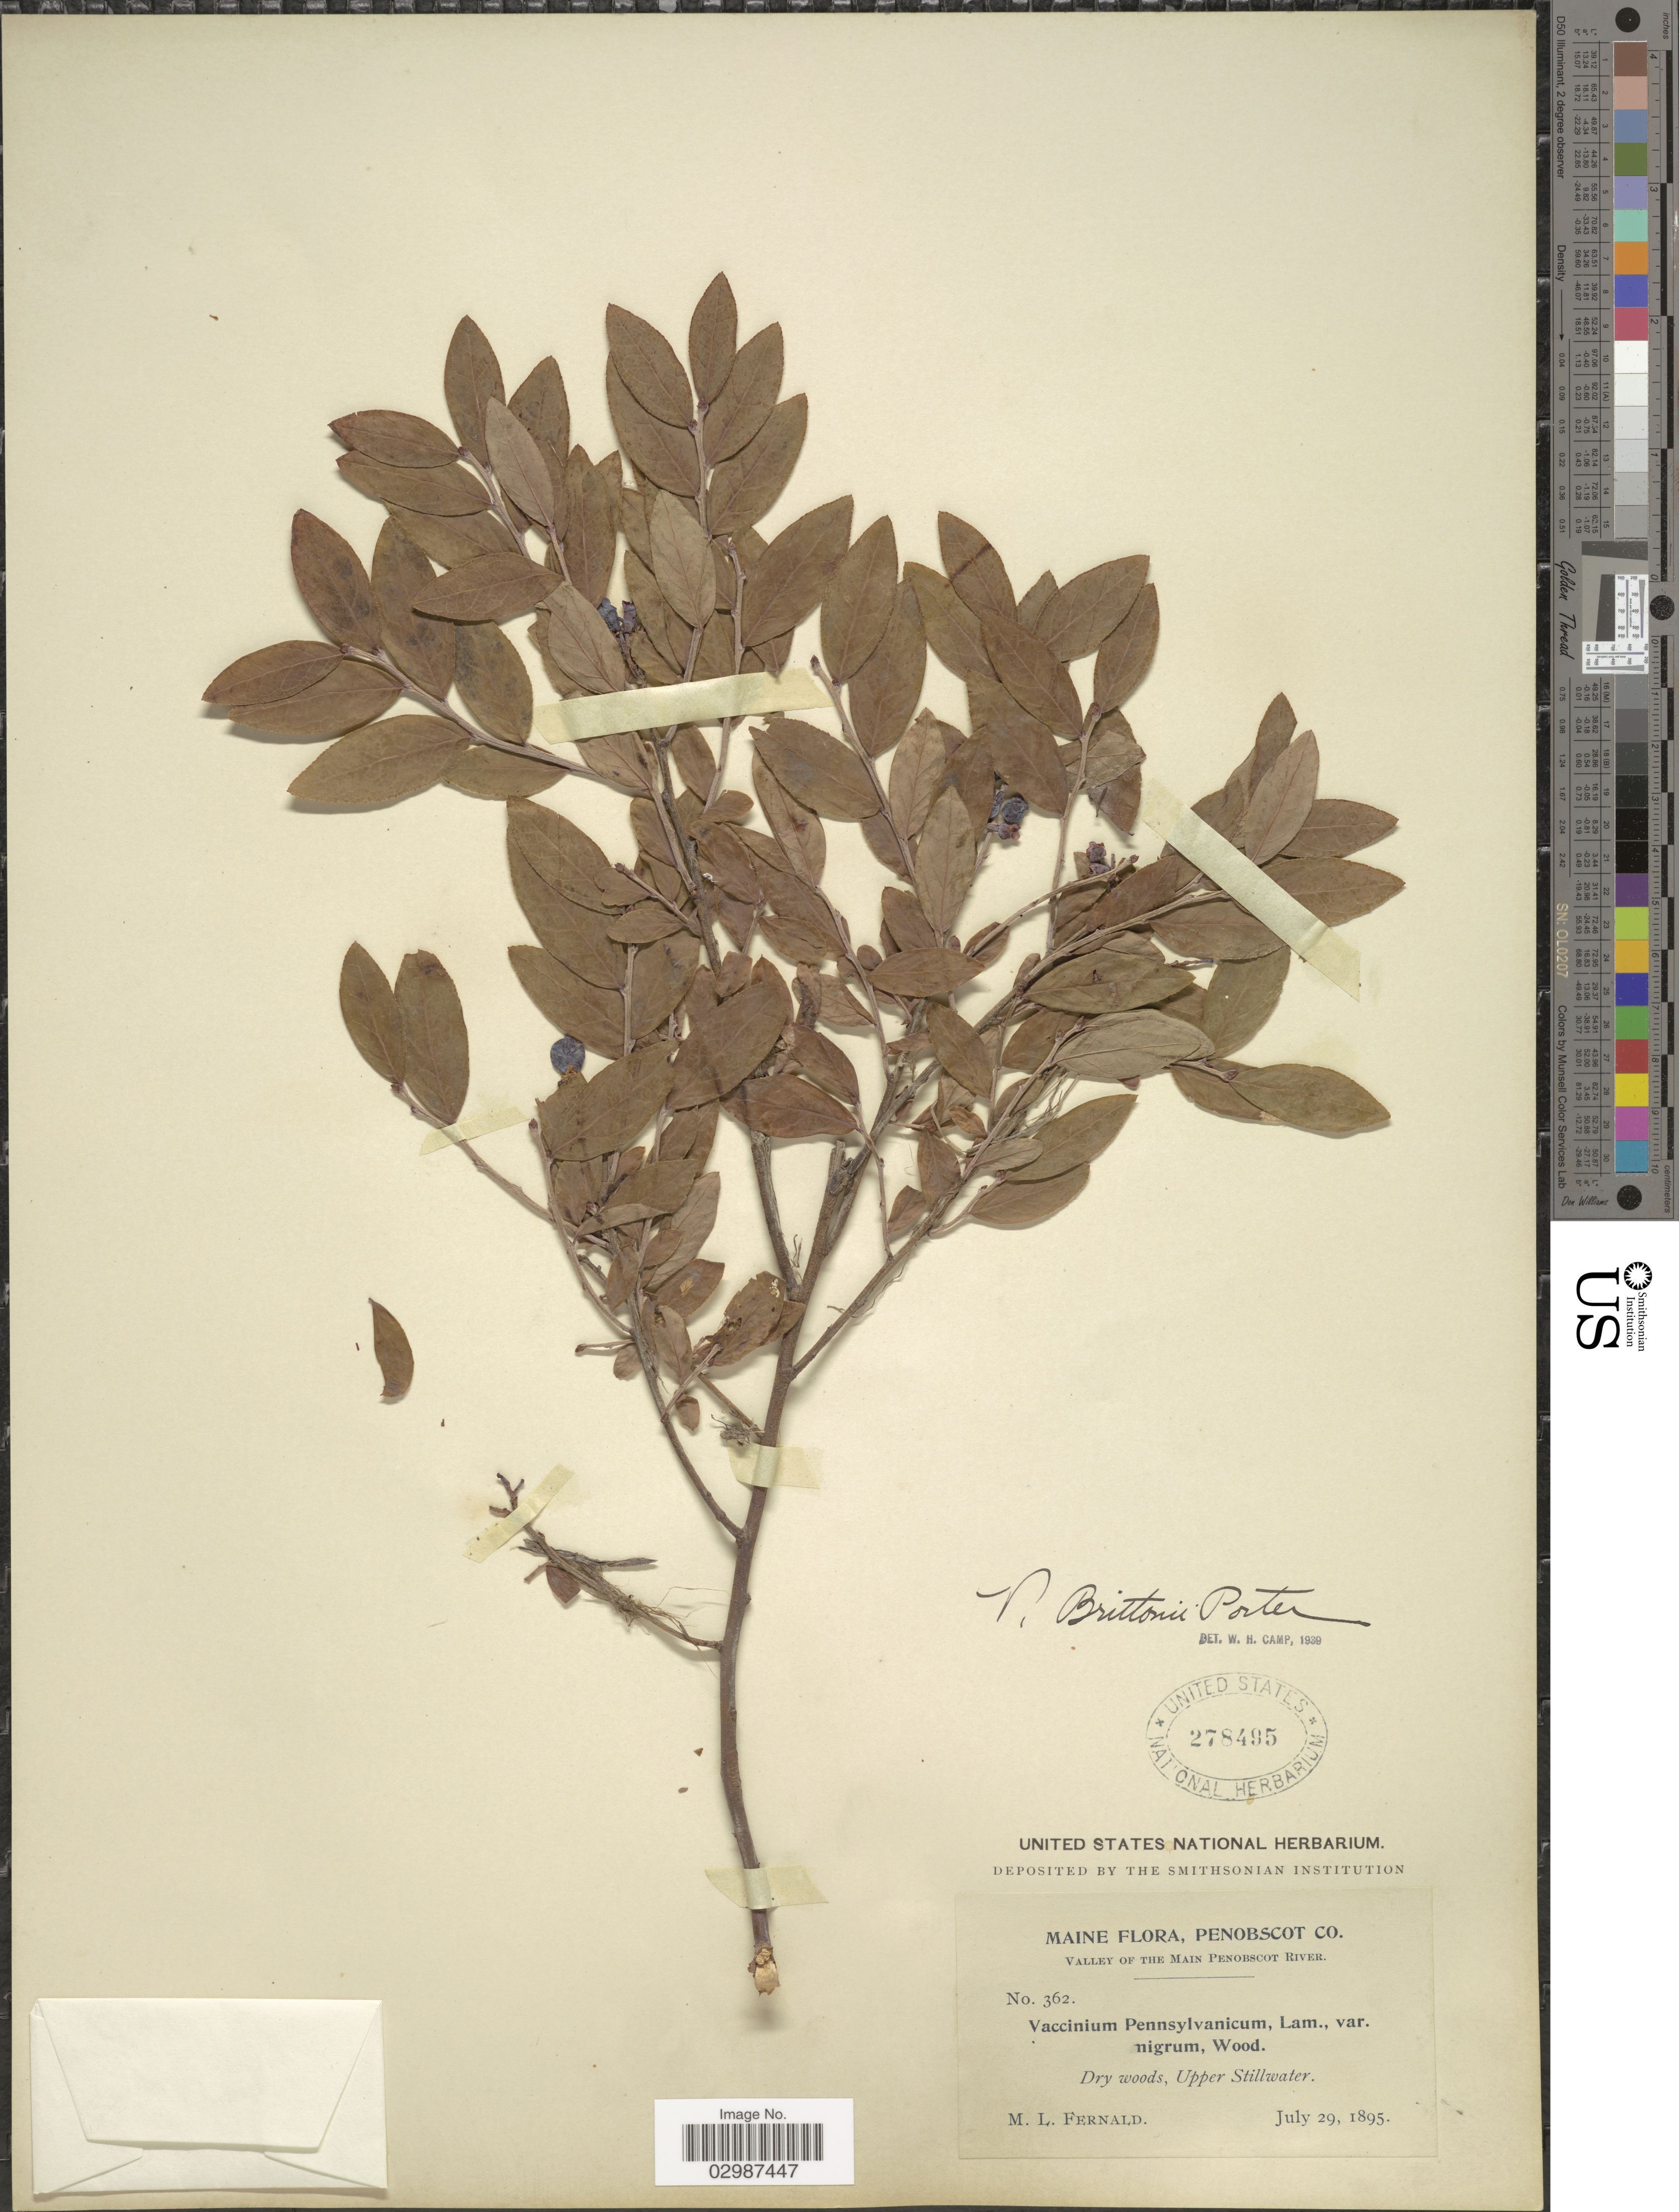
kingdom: Plantae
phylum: Tracheophyta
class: Magnoliopsida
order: Ericales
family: Ericaceae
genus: Vaccinium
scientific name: Vaccinium brittonii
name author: Porter ex E.P. Bicknell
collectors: M. L. Fernald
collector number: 362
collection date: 1895-07-29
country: United States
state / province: Maine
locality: Penobscot Co. Valley of the Main Penobscot River. Upper Stillwater.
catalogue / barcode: US 278495